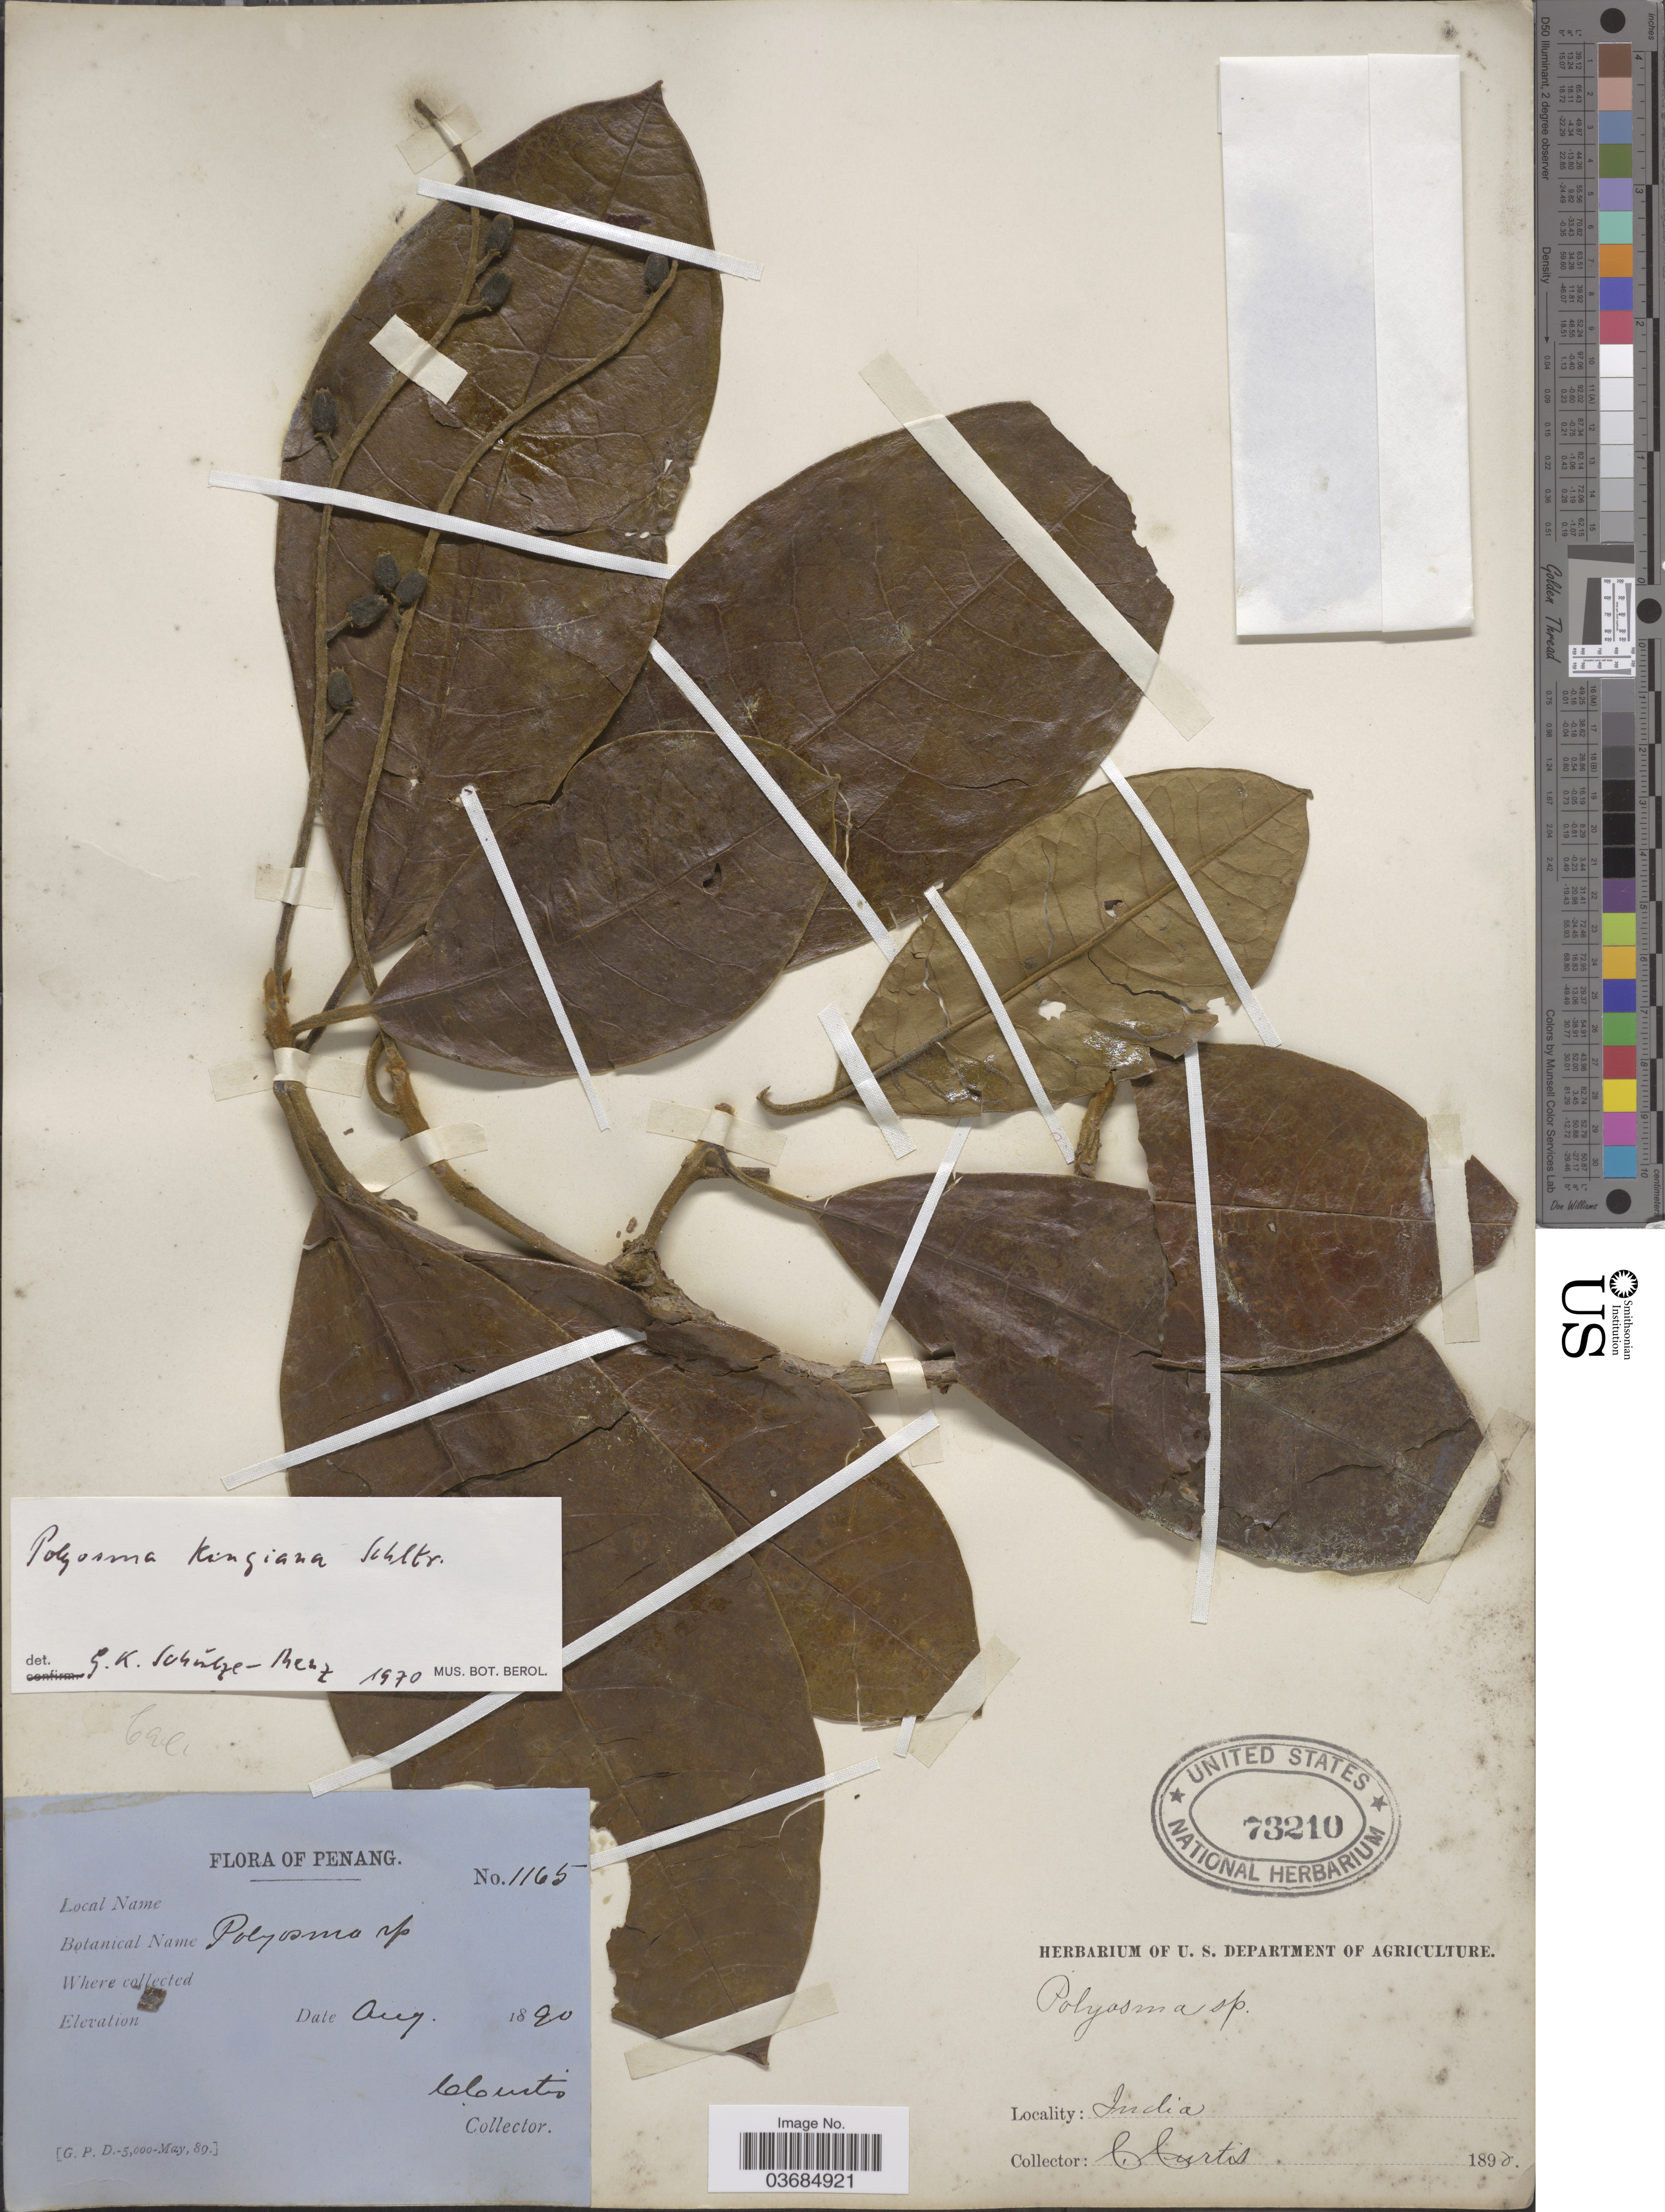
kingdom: Plantae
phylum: Tracheophyta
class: Magnoliopsida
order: Escalloniales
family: Escalloniaceae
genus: Polyosma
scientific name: Polyosma kingiana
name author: Schltr.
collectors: C. Curtis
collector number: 1165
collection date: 1890-08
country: Malaysia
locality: Penang.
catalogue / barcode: US 73210